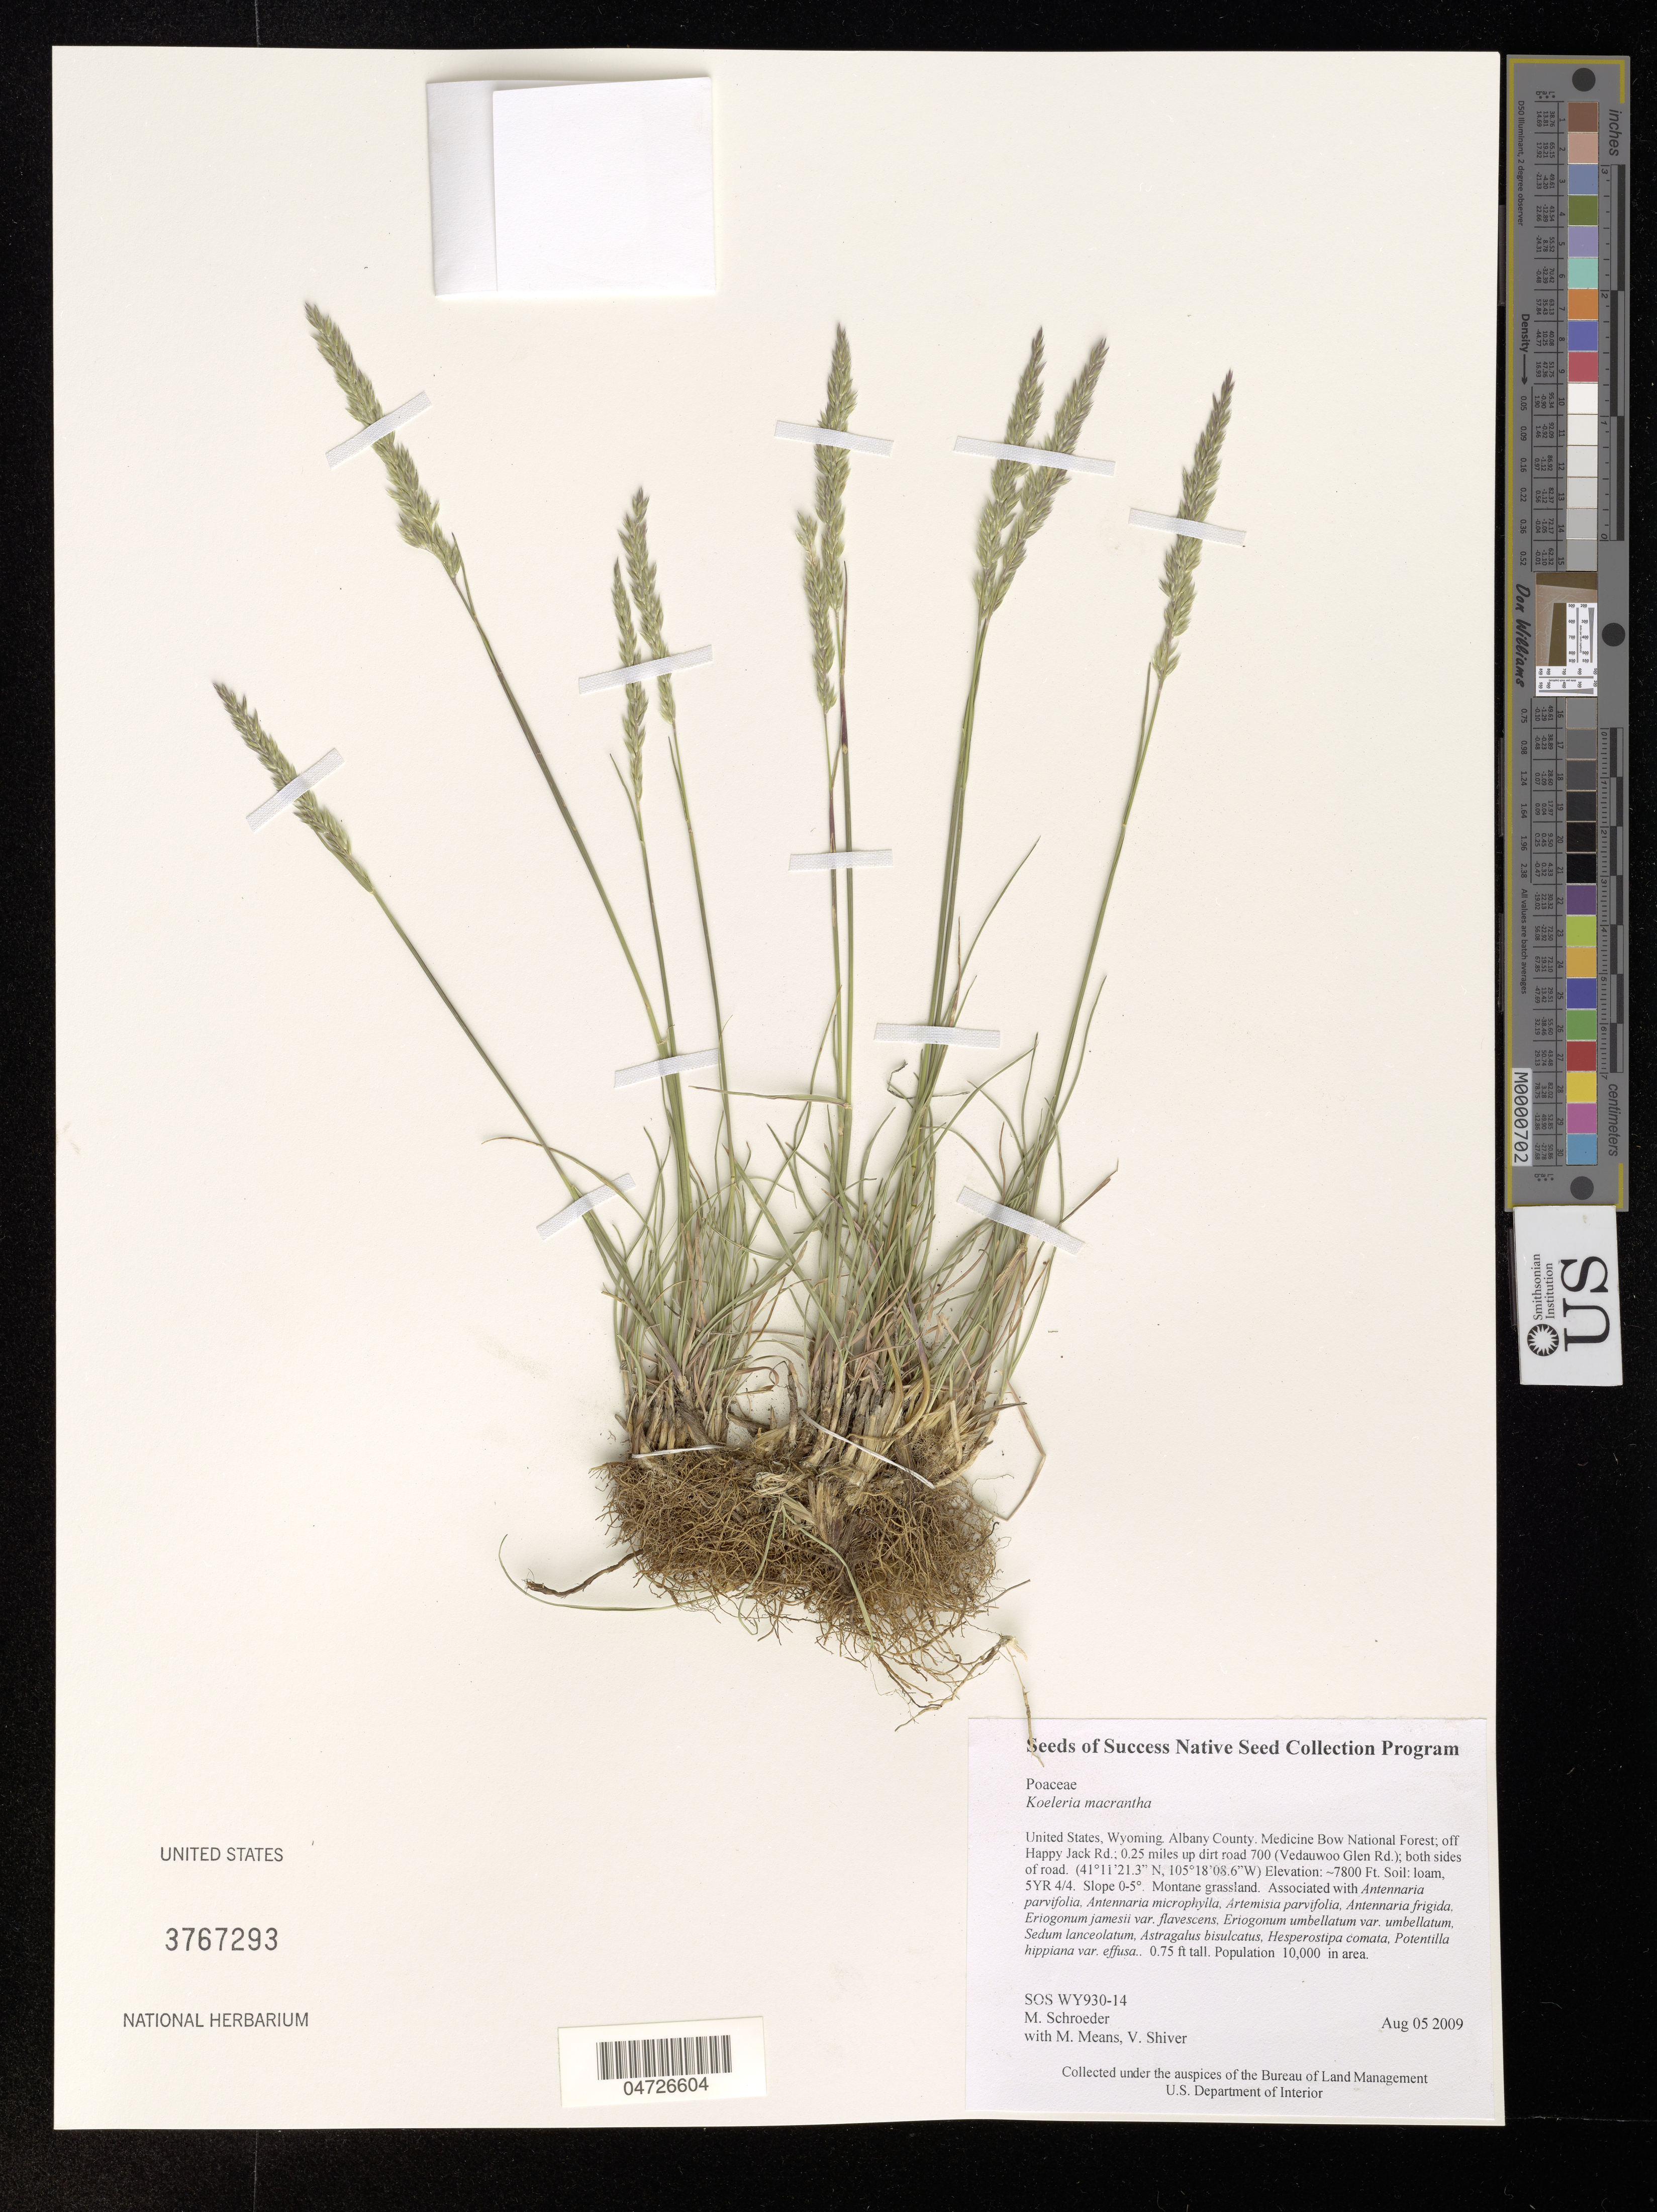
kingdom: Plantae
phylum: Tracheophyta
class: Liliopsida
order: Poales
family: Poaceae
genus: Koeleria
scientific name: Koeleria macrantha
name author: (Ledeb.) Schult.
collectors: M. Schroeder, M. Means & V. Shiver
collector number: SOS WY930-14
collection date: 2009-08-05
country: United States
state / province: Wyoming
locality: Albany County. Medicine Bow National Forest; off Happy Jack Rd.: 0.25 miles up dirt road 700 (Vedauwoo Glen Rd.); both sides of road.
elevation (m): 2377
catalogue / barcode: US 3767293